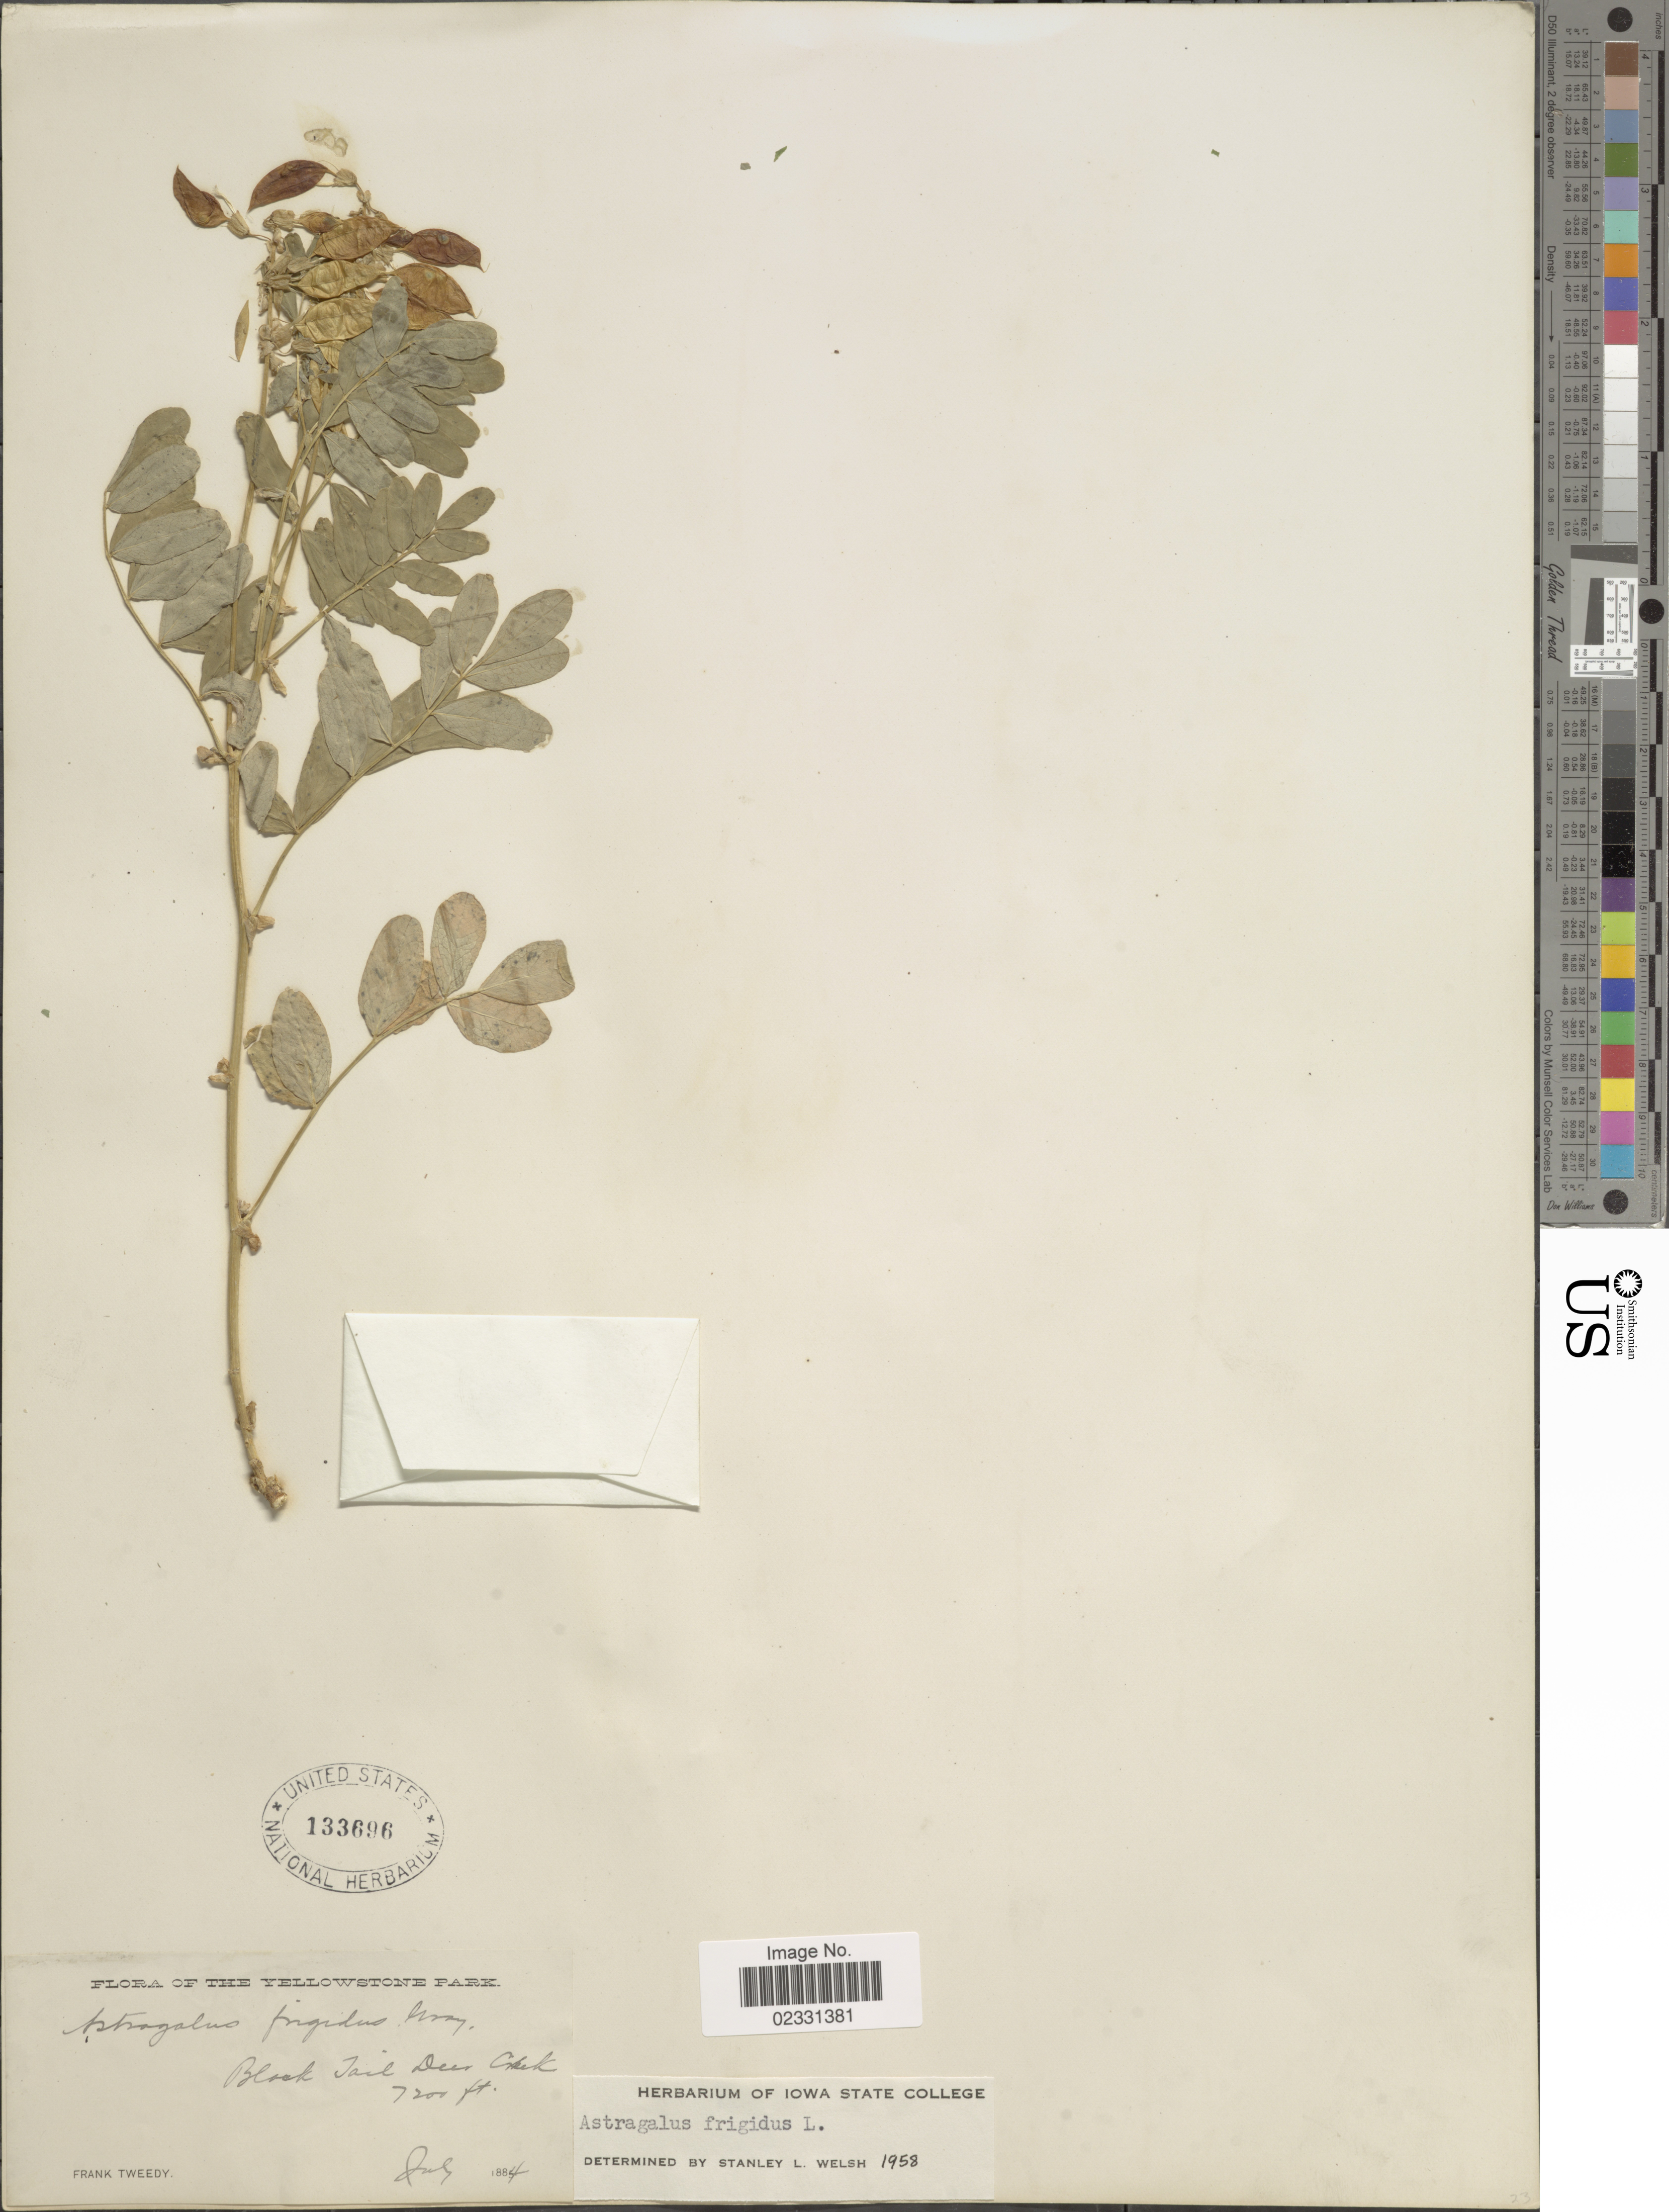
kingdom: Plantae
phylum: Tracheophyta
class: Magnoliopsida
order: Fabales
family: Fabaceae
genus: Astragalus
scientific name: Astragalus frigidus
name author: (L.) A. Gray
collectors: F. Tweedy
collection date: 1884-07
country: United States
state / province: Montana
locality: Yellowstone Park, Black Tail Deer Creek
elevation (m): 2195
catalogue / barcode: US 133696